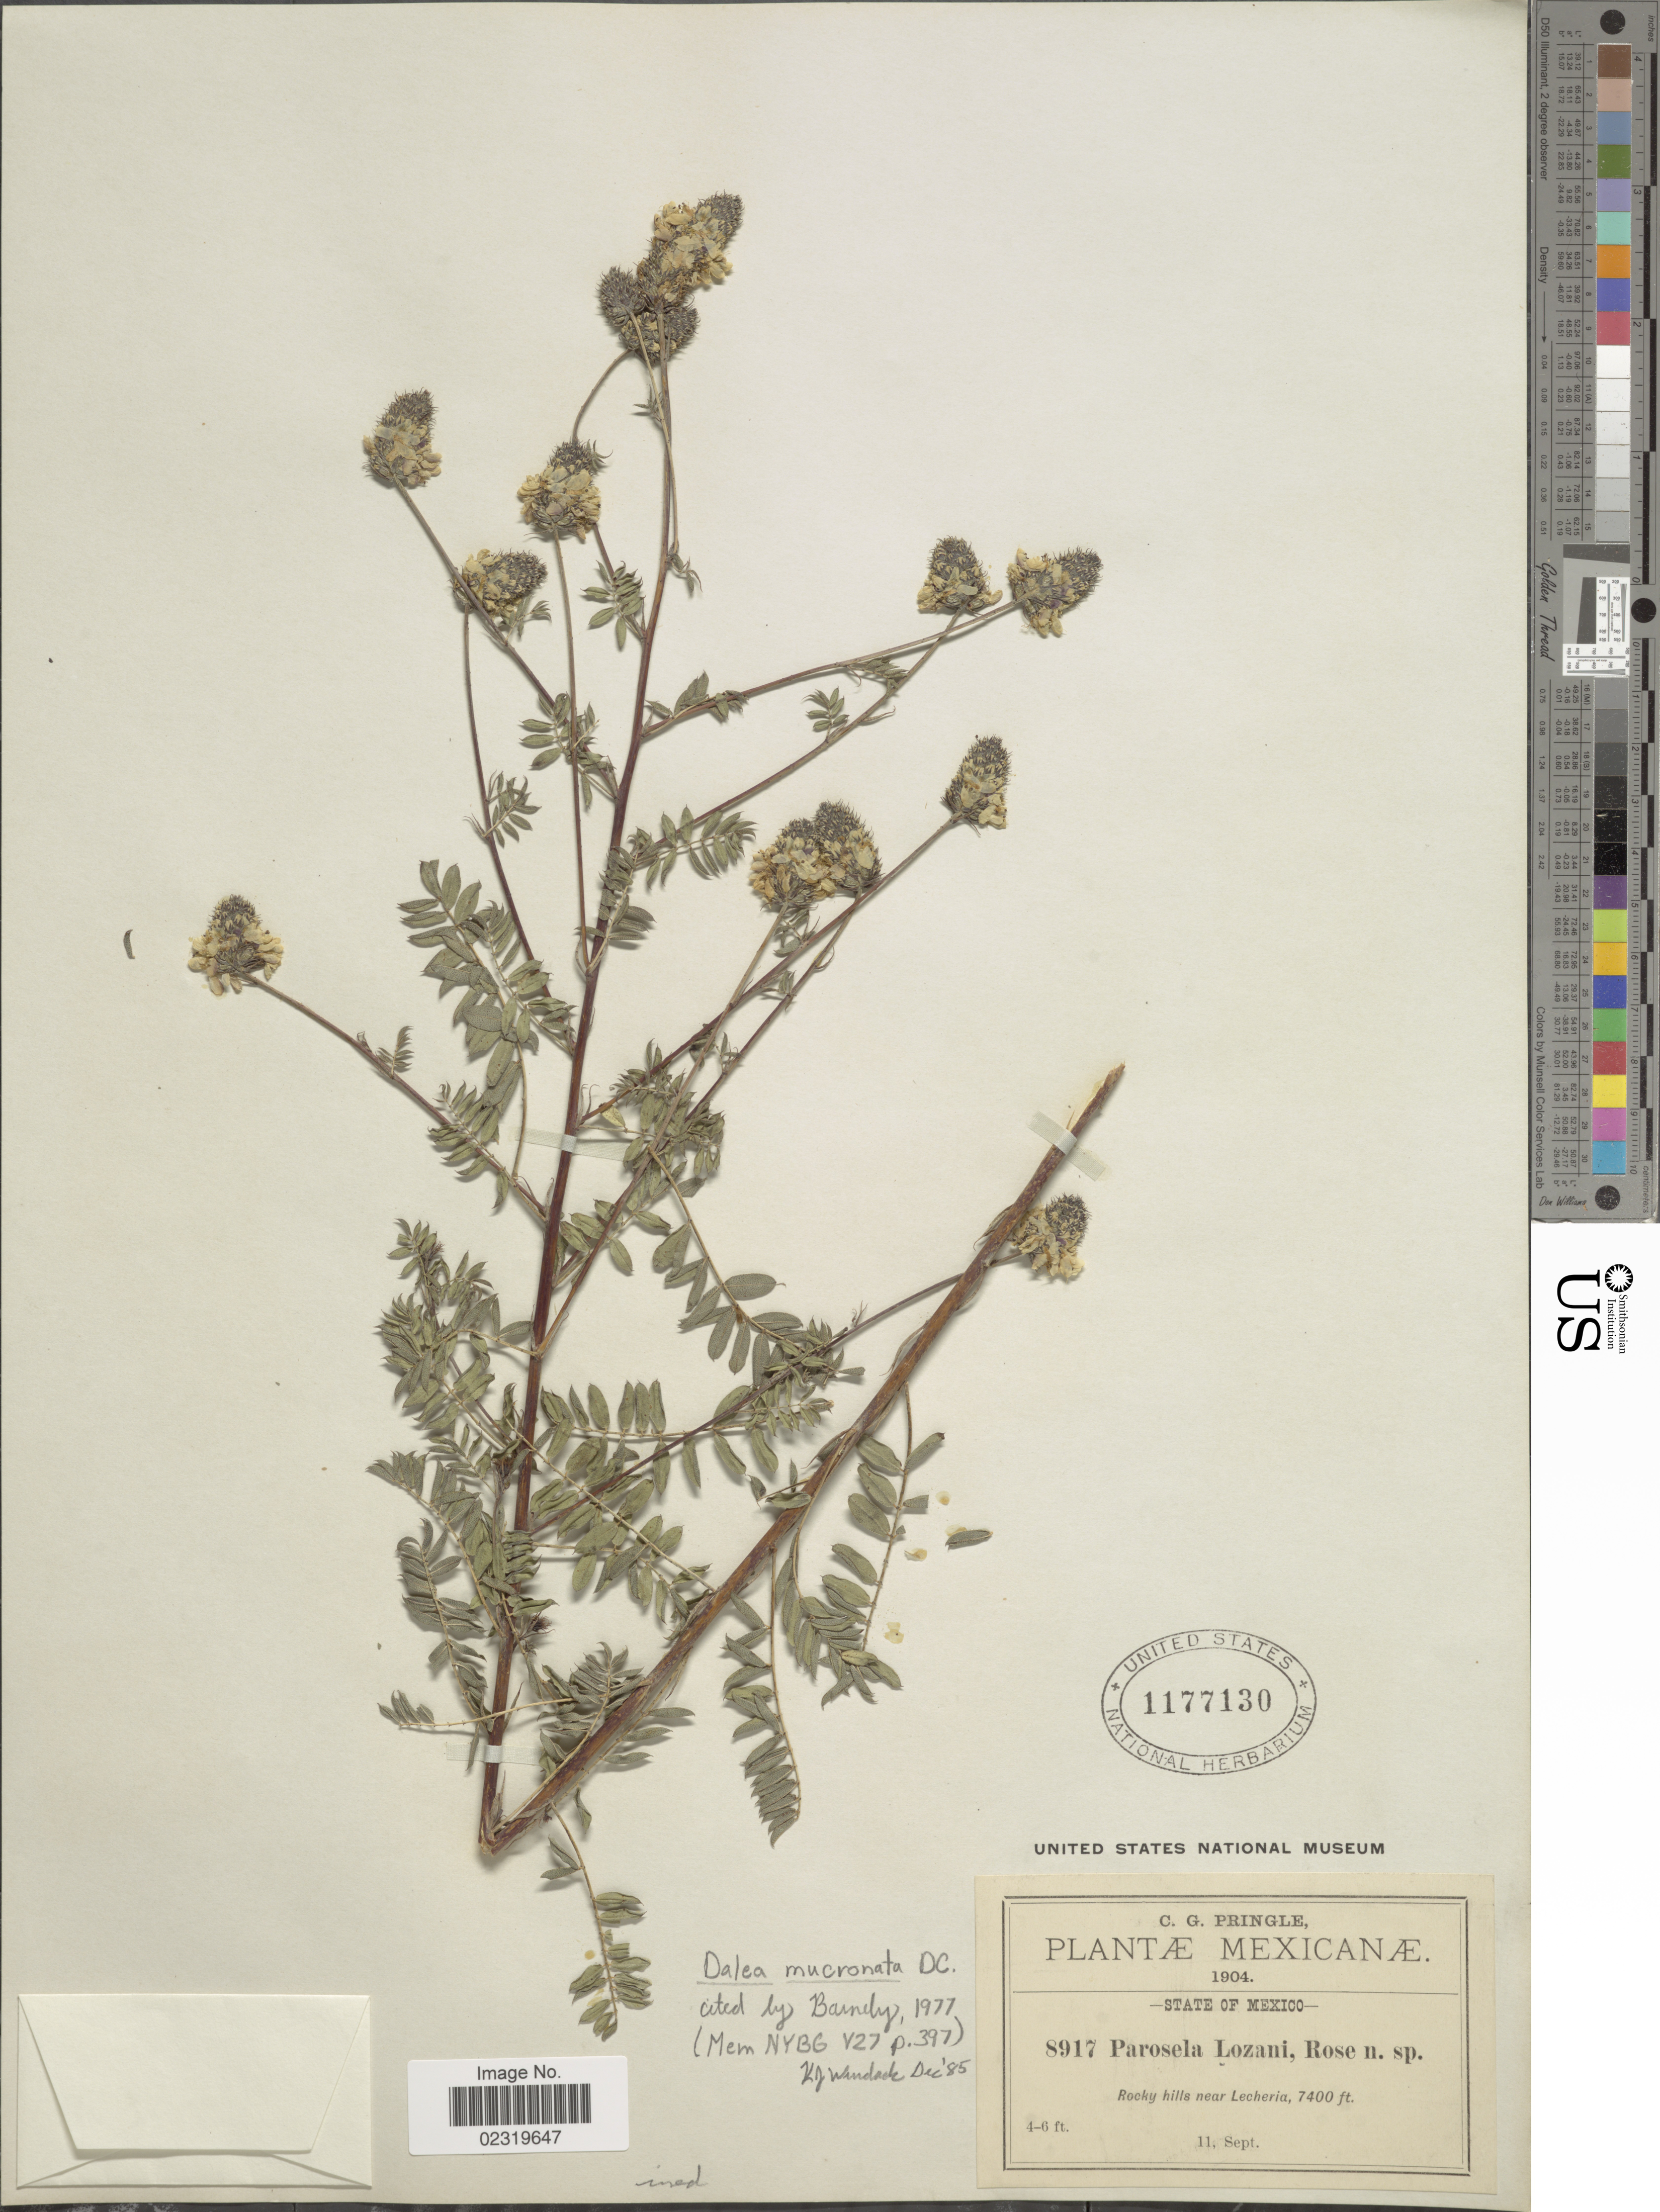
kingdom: Plantae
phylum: Tracheophyta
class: Magnoliopsida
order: Fabales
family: Fabaceae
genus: Dalea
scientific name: Dalea mucronata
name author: DC.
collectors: C. G. Pringle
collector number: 8917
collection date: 1904-09-11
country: Mexico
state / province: México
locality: Near Lecheria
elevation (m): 2256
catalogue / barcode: US 1177130